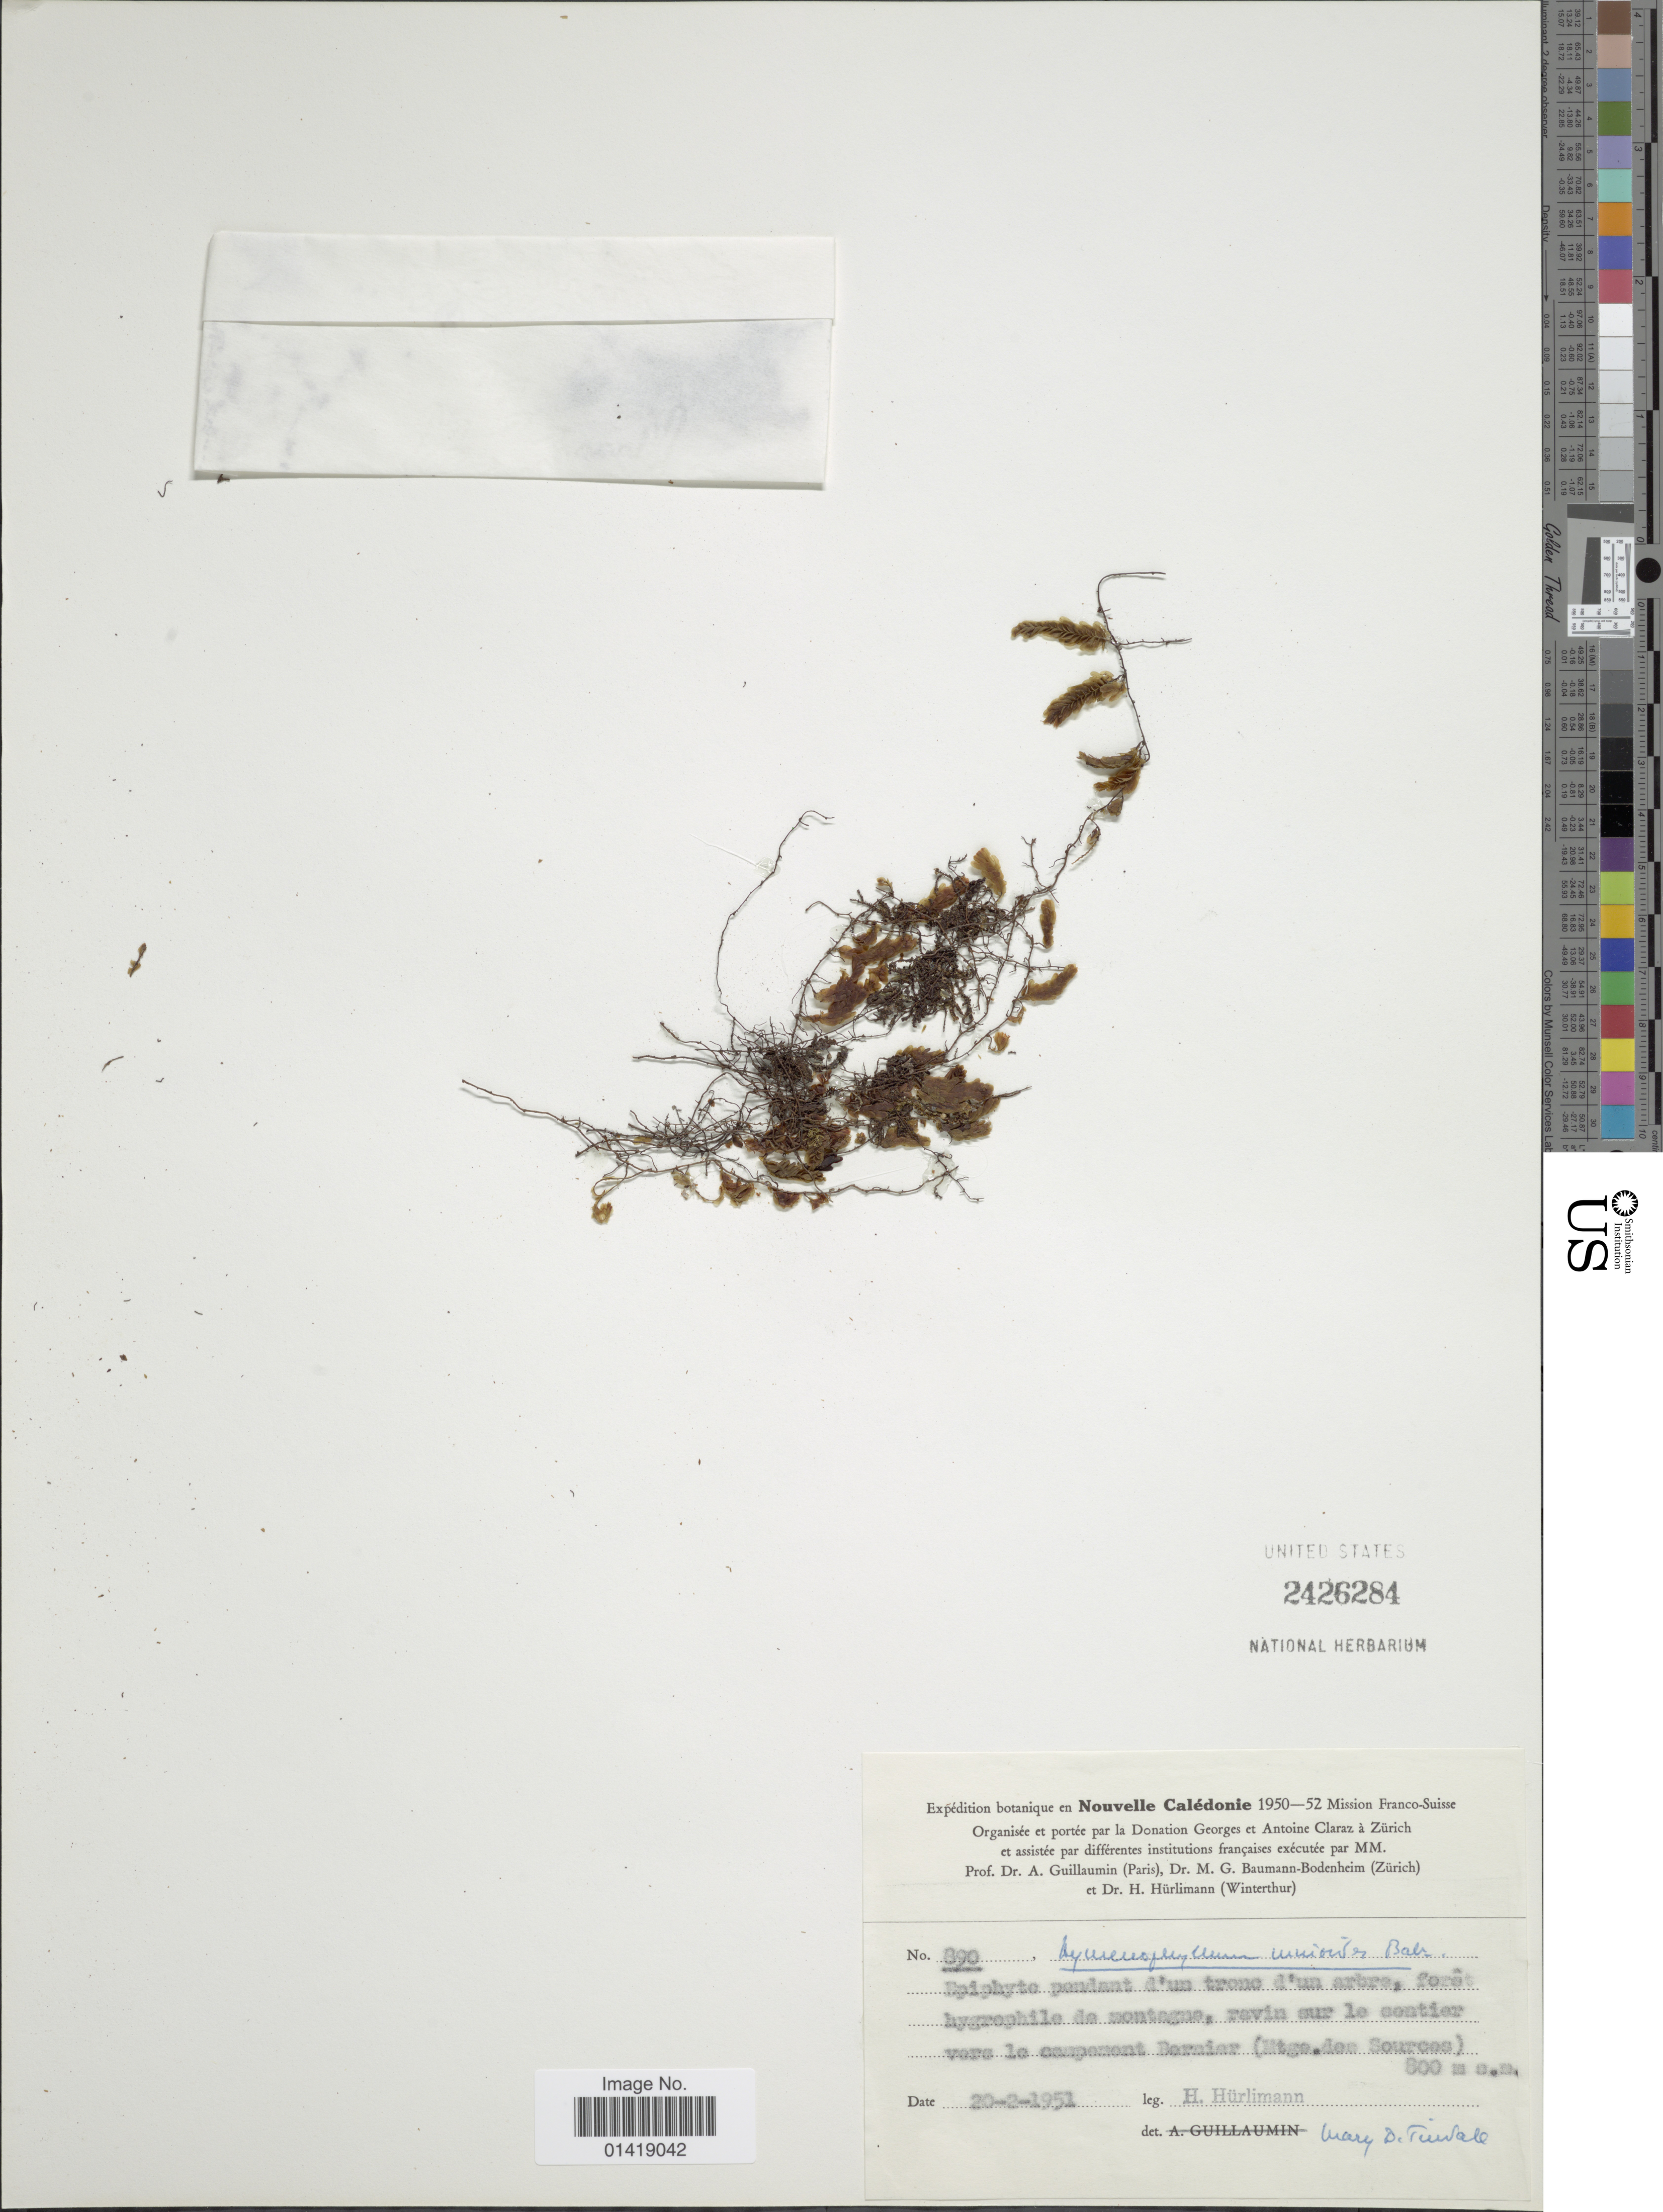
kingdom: Plantae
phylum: Tracheophyta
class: Polypodiopsida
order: Hymenophyllales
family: Hymenophyllaceae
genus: Hymenophyllum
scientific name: Hymenophyllum mnioides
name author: Baker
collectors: H. Hürlimann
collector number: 890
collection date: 1951-02-20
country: New Caledonia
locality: Ravin sur le comtier vars le compement Bernier Htgo. des Sources [interpreted]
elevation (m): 800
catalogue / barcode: US 2426284